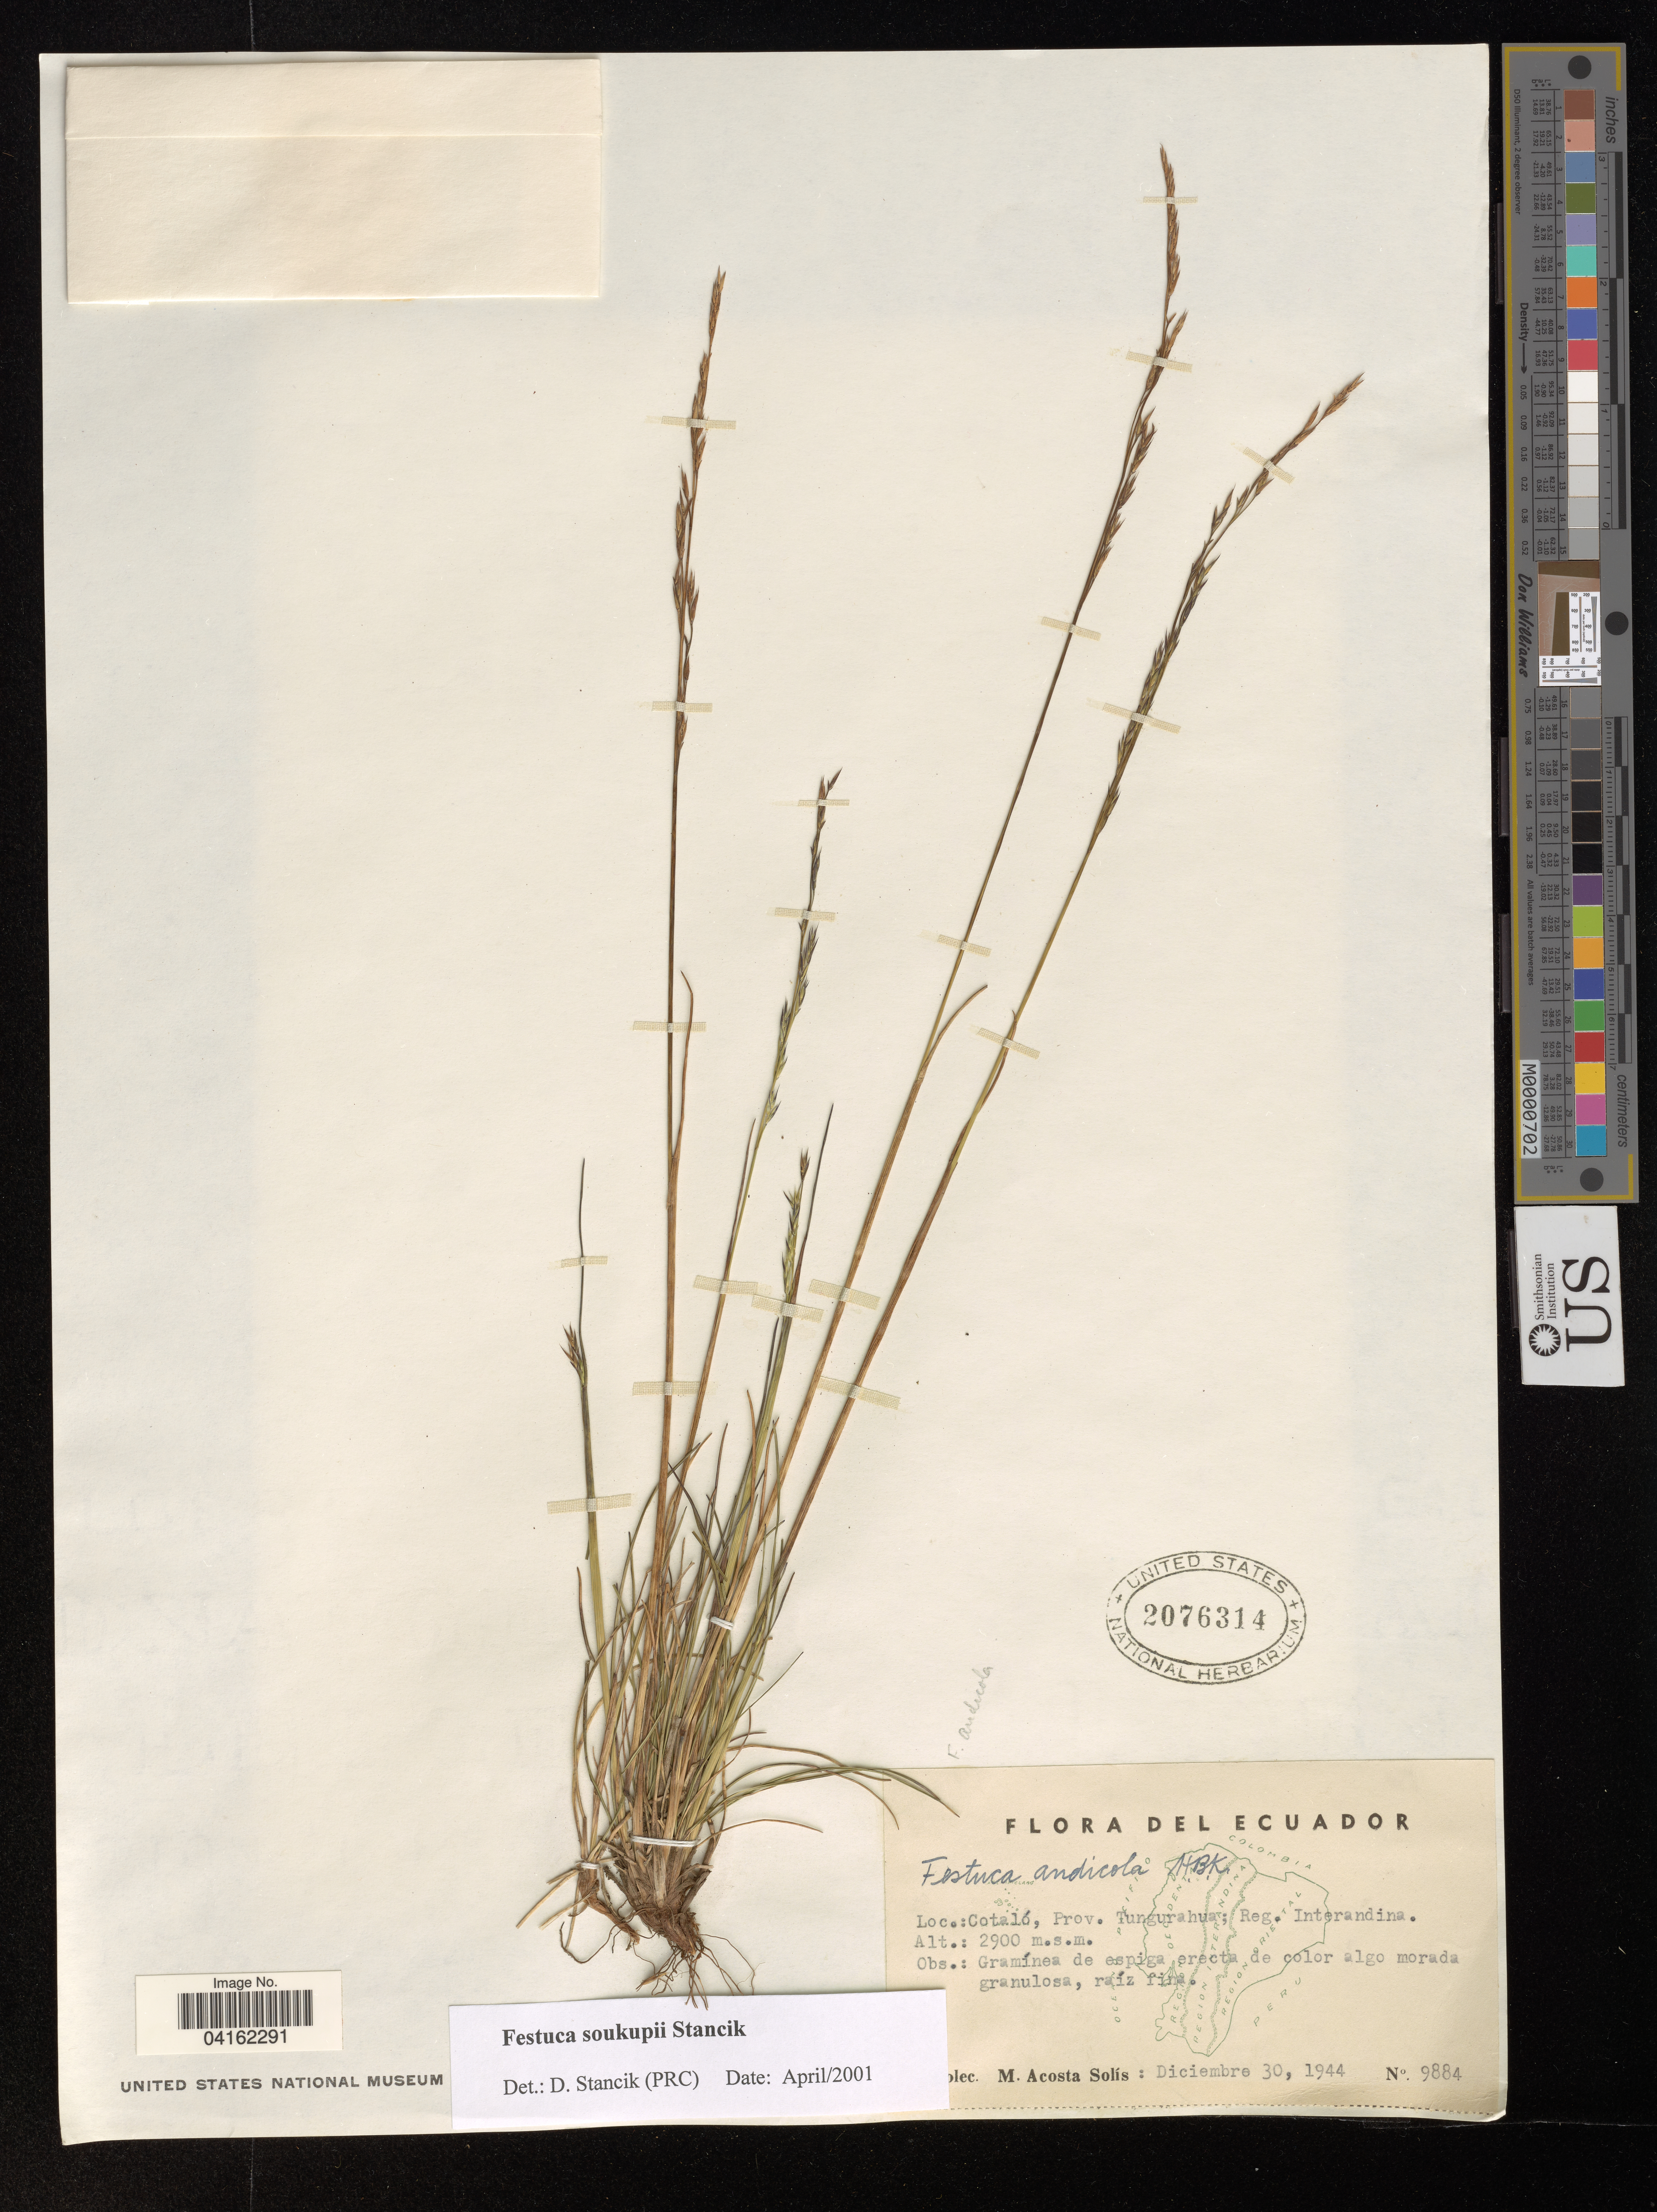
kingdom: Plantae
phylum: Tracheophyta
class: Liliopsida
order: Poales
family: Poaceae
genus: Festuca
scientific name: Festuca soukupii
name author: Stancik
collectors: M. Acosta Solis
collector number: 9884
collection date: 1944-12-30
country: Ecuador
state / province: Tungurahua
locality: Cotaló; Reg. Interandina.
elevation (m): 2900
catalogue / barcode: US 2076314